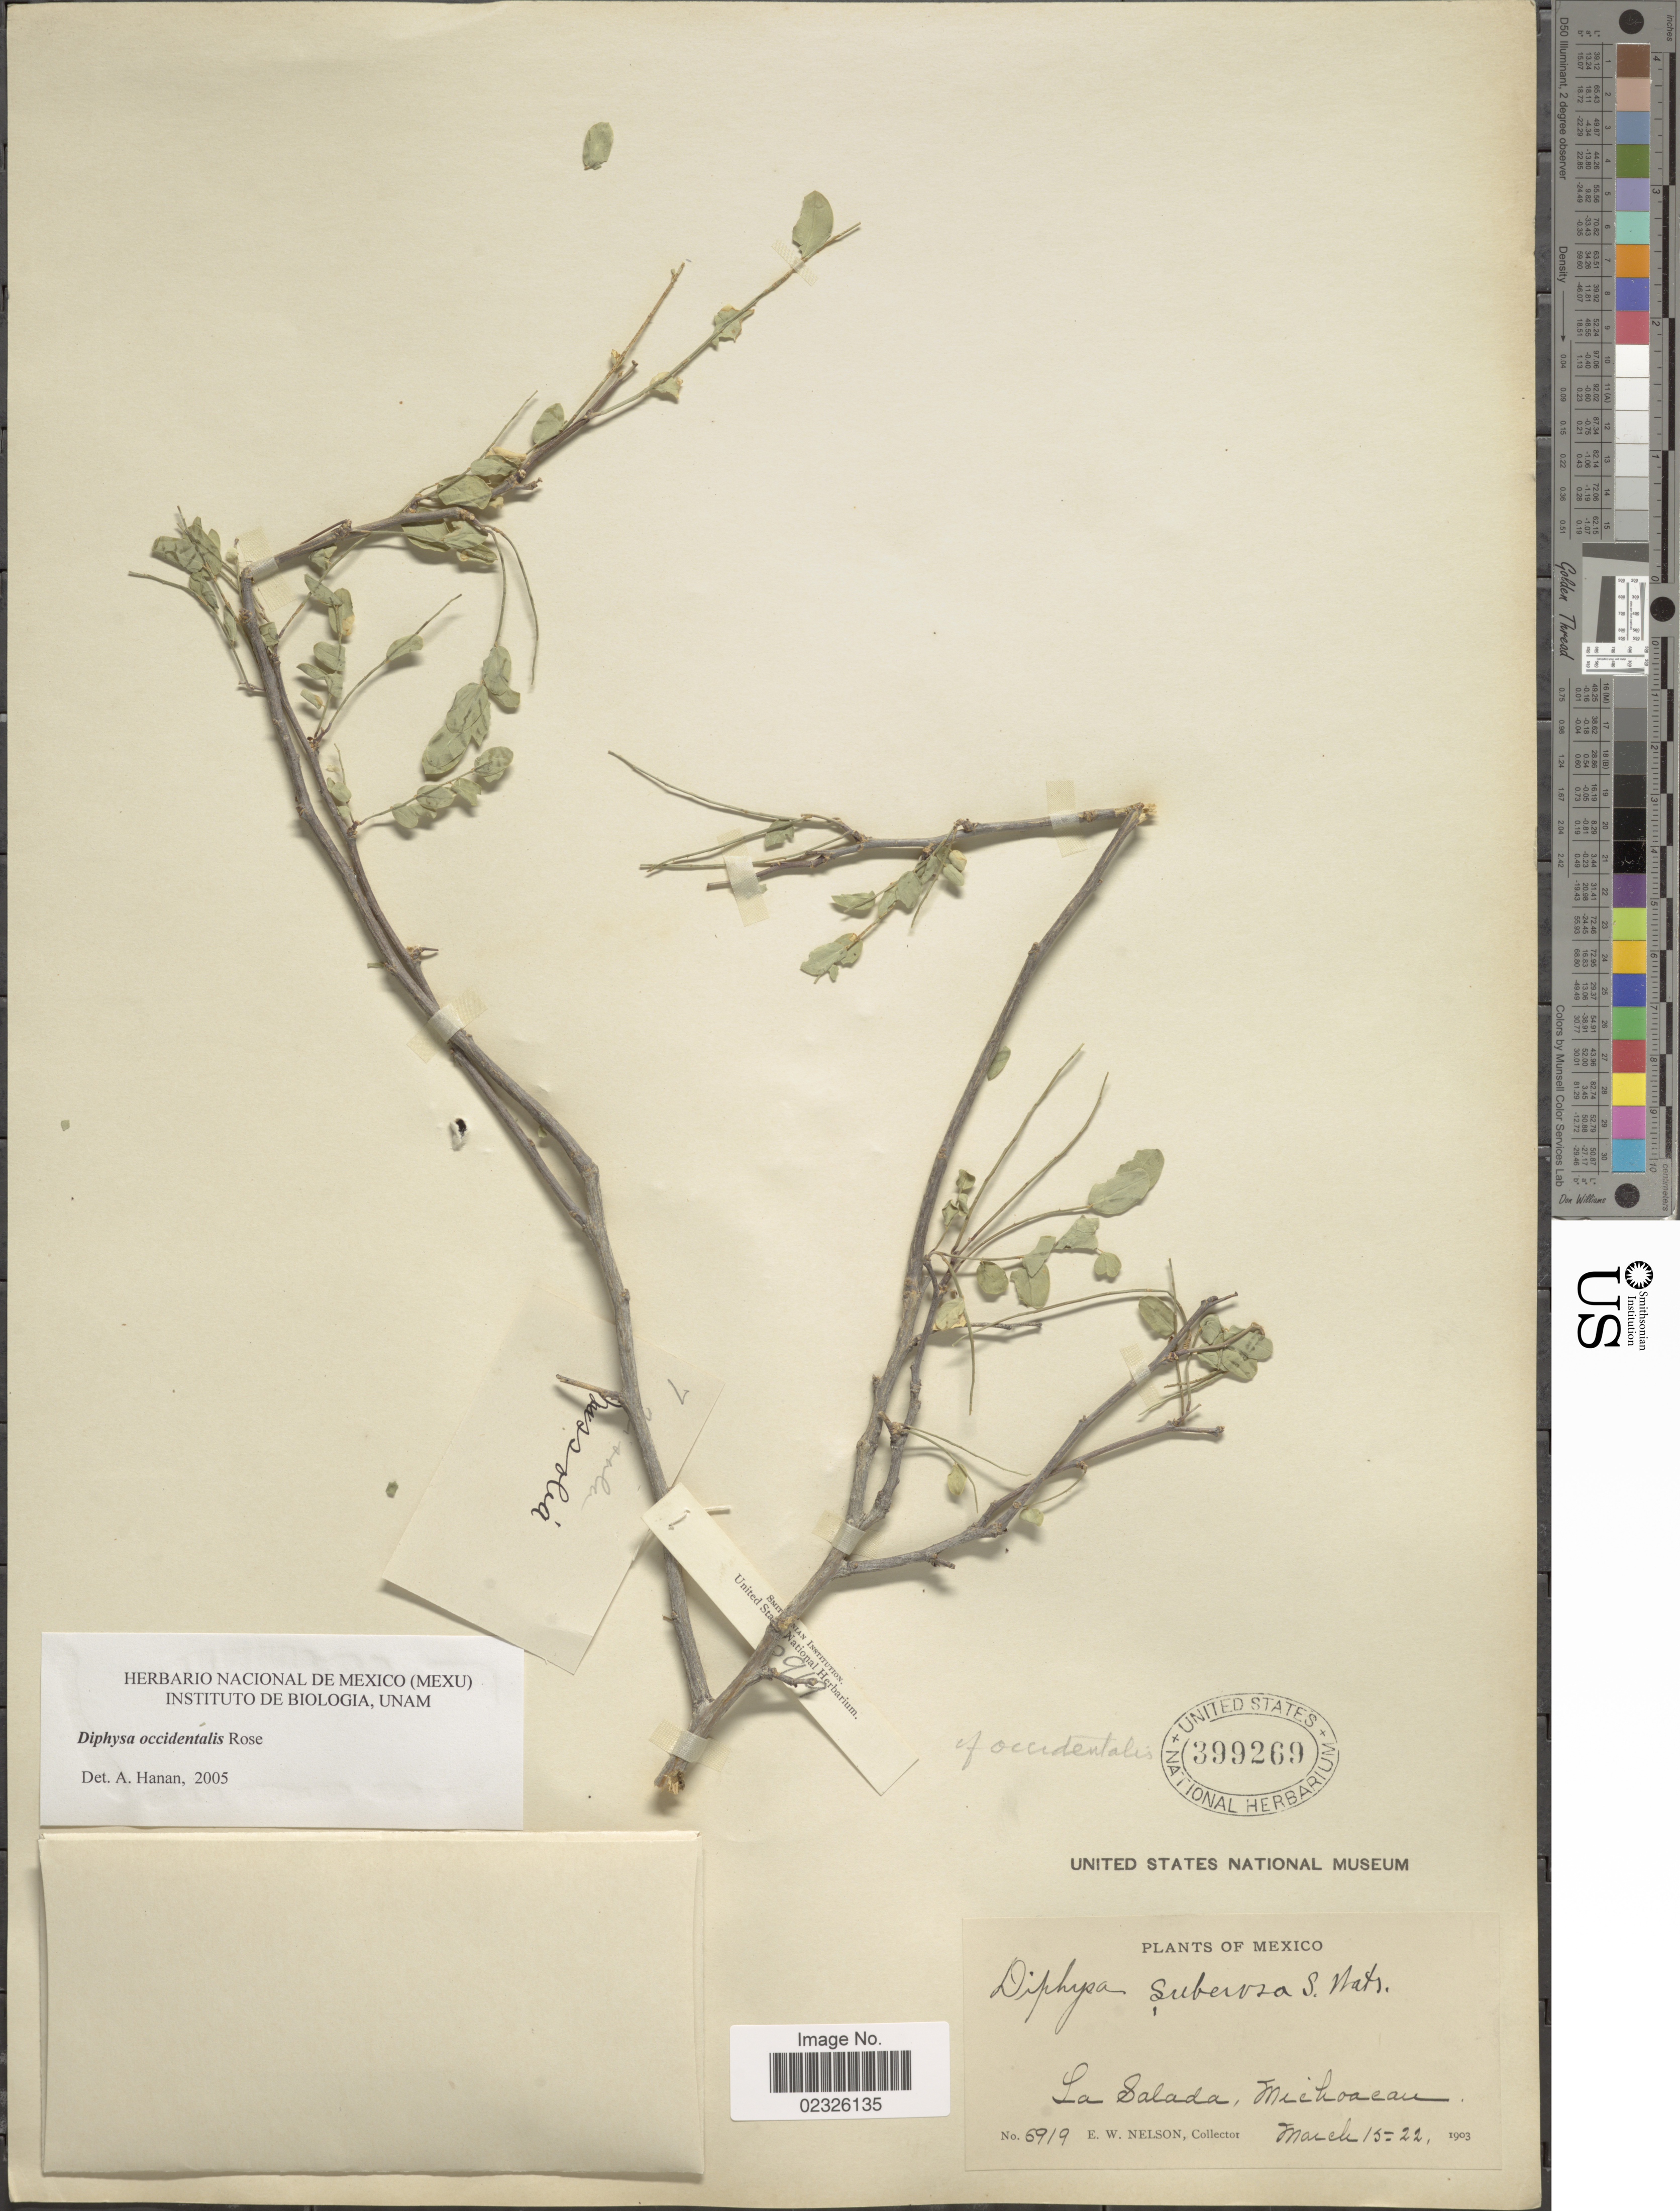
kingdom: Plantae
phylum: Tracheophyta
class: Magnoliopsida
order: Fabales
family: Fabaceae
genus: Diphysa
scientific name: Diphysa occidentalis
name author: Rose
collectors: E. W. Nelson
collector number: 6919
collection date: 1903-03-15/1903-03-22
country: Mexico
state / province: Michoacán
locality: La Salada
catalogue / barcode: US 399269